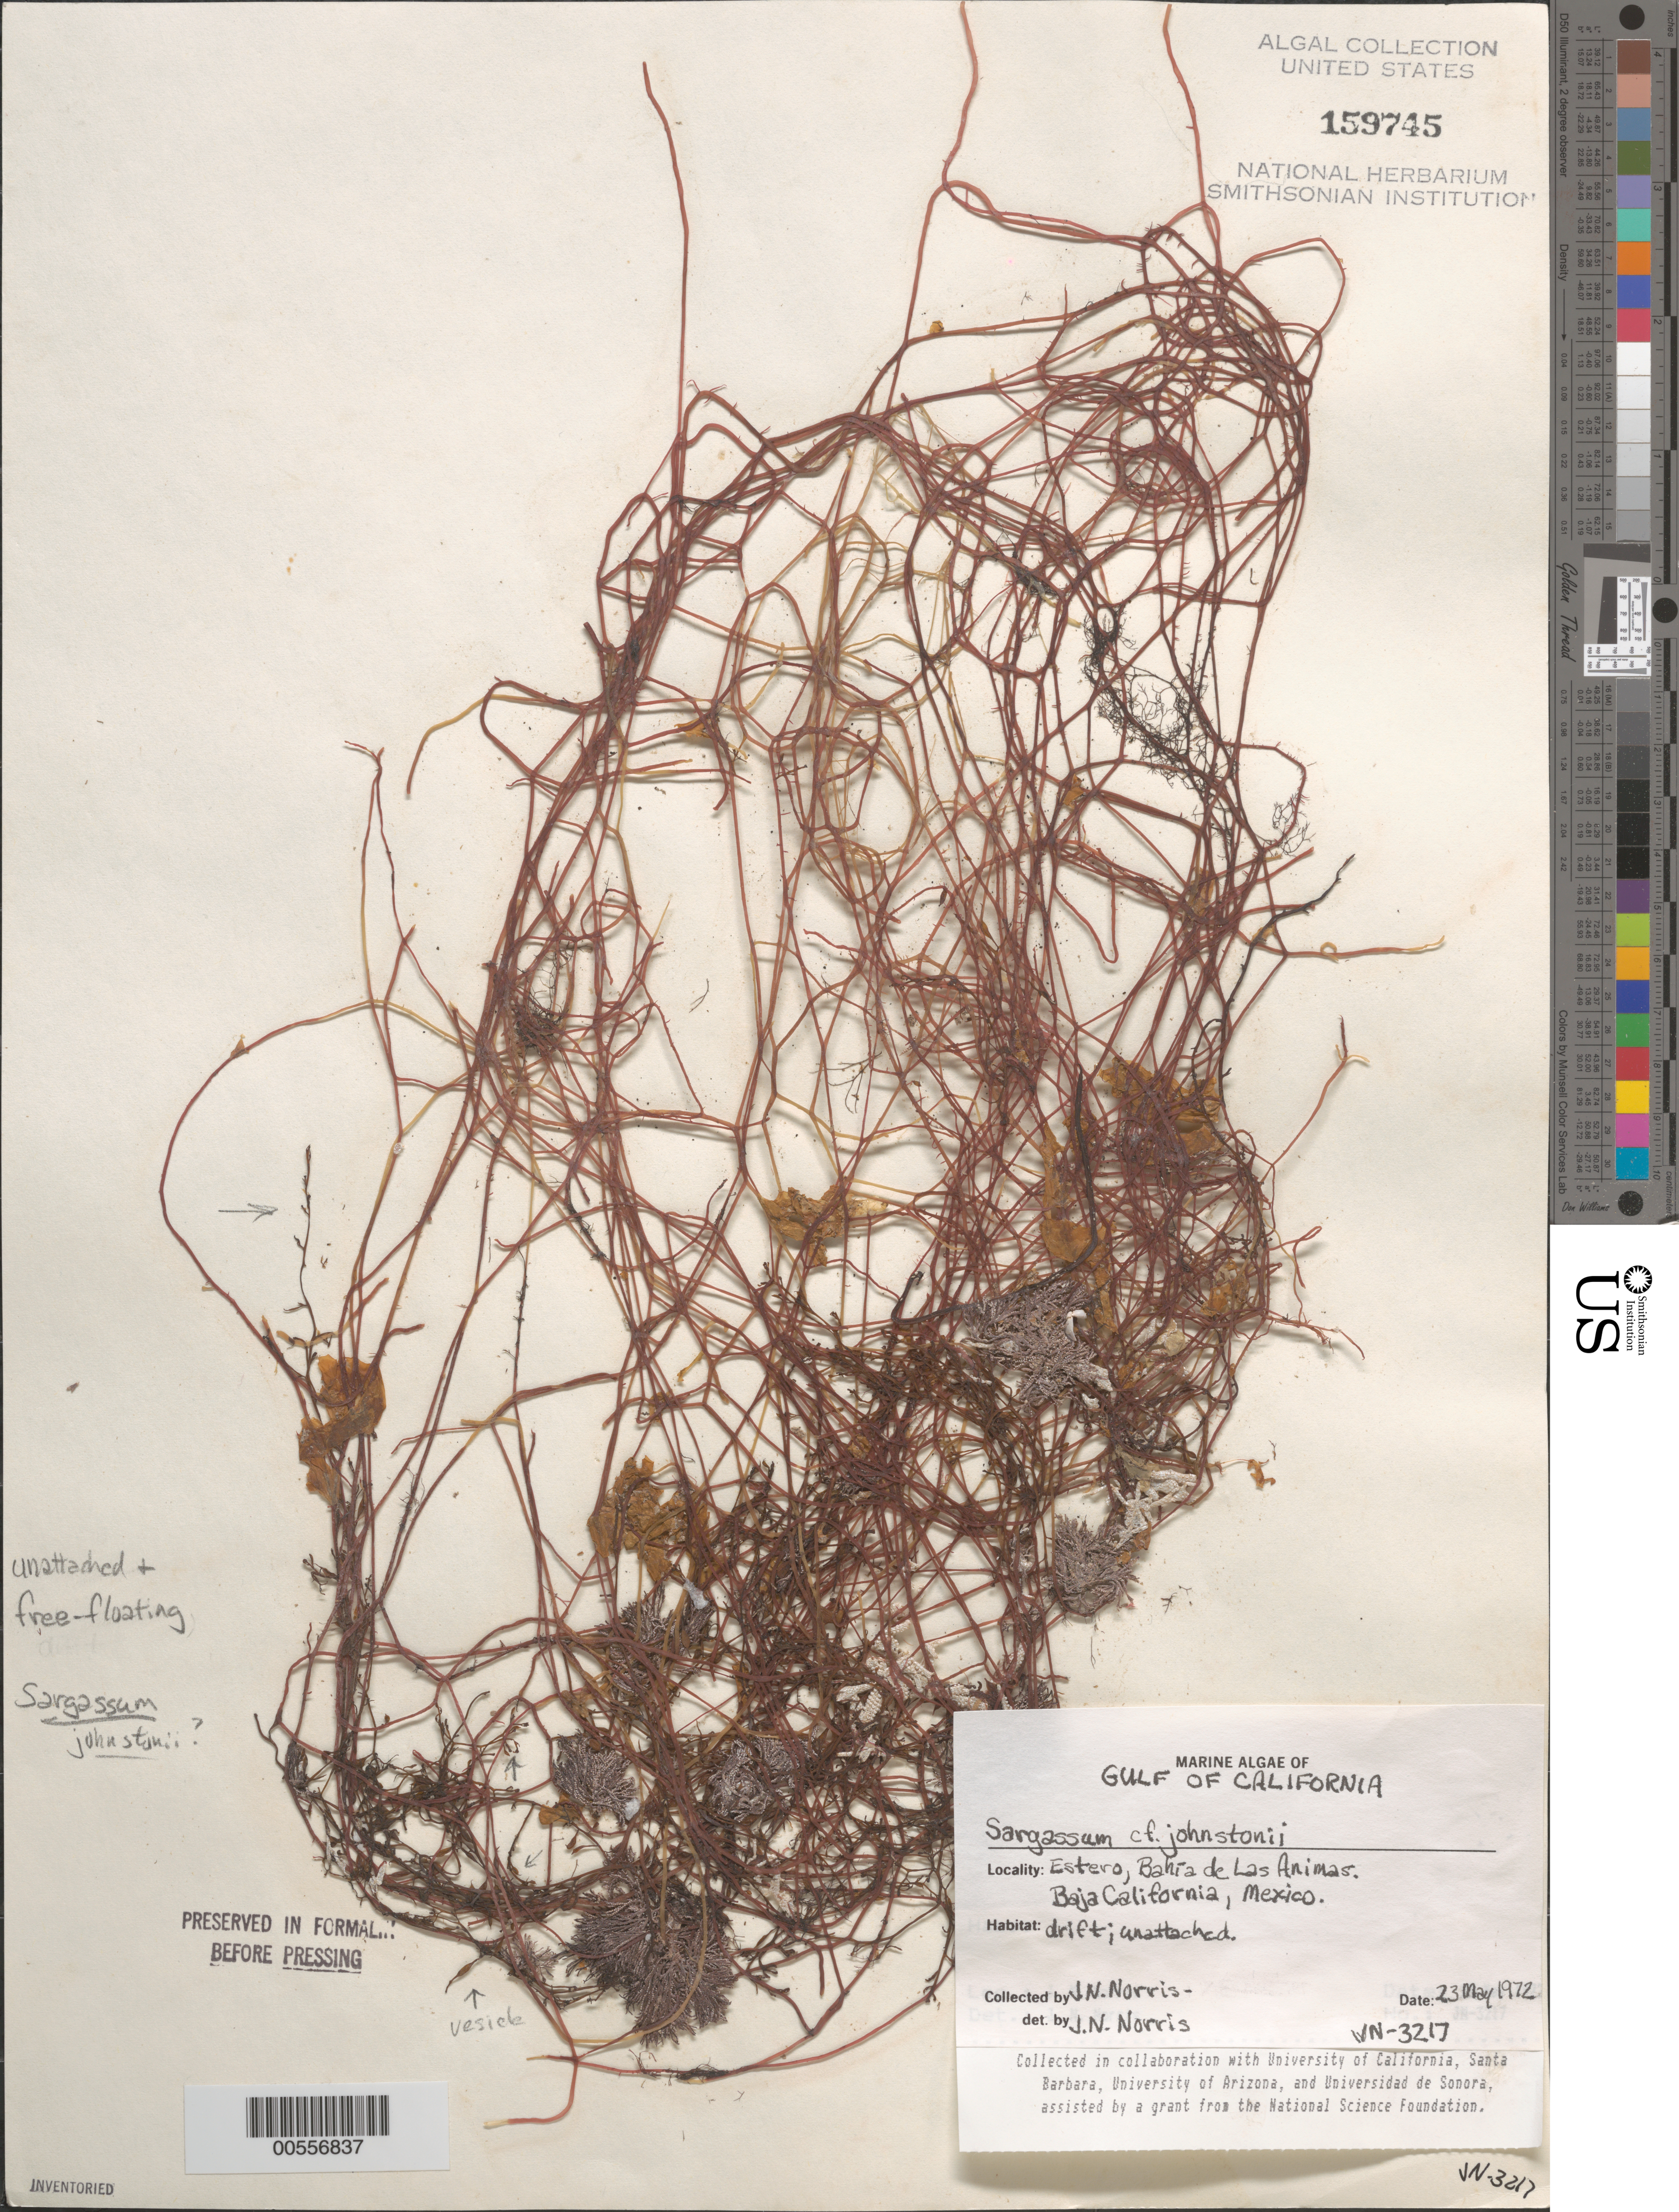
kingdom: Chromista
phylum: Ochrophyta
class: Phaeophyceae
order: Fucales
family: Sargassaceae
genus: Sargassum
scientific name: Sargassum johnstonii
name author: Setchell & N.L. Gardner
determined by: Norris, James N.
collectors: J. N. Norris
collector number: JN-3217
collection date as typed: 23 May 1972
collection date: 1972-05-23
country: Mexico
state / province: Baja California Norte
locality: Estero de Bahia de los Animas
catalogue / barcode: US 159745